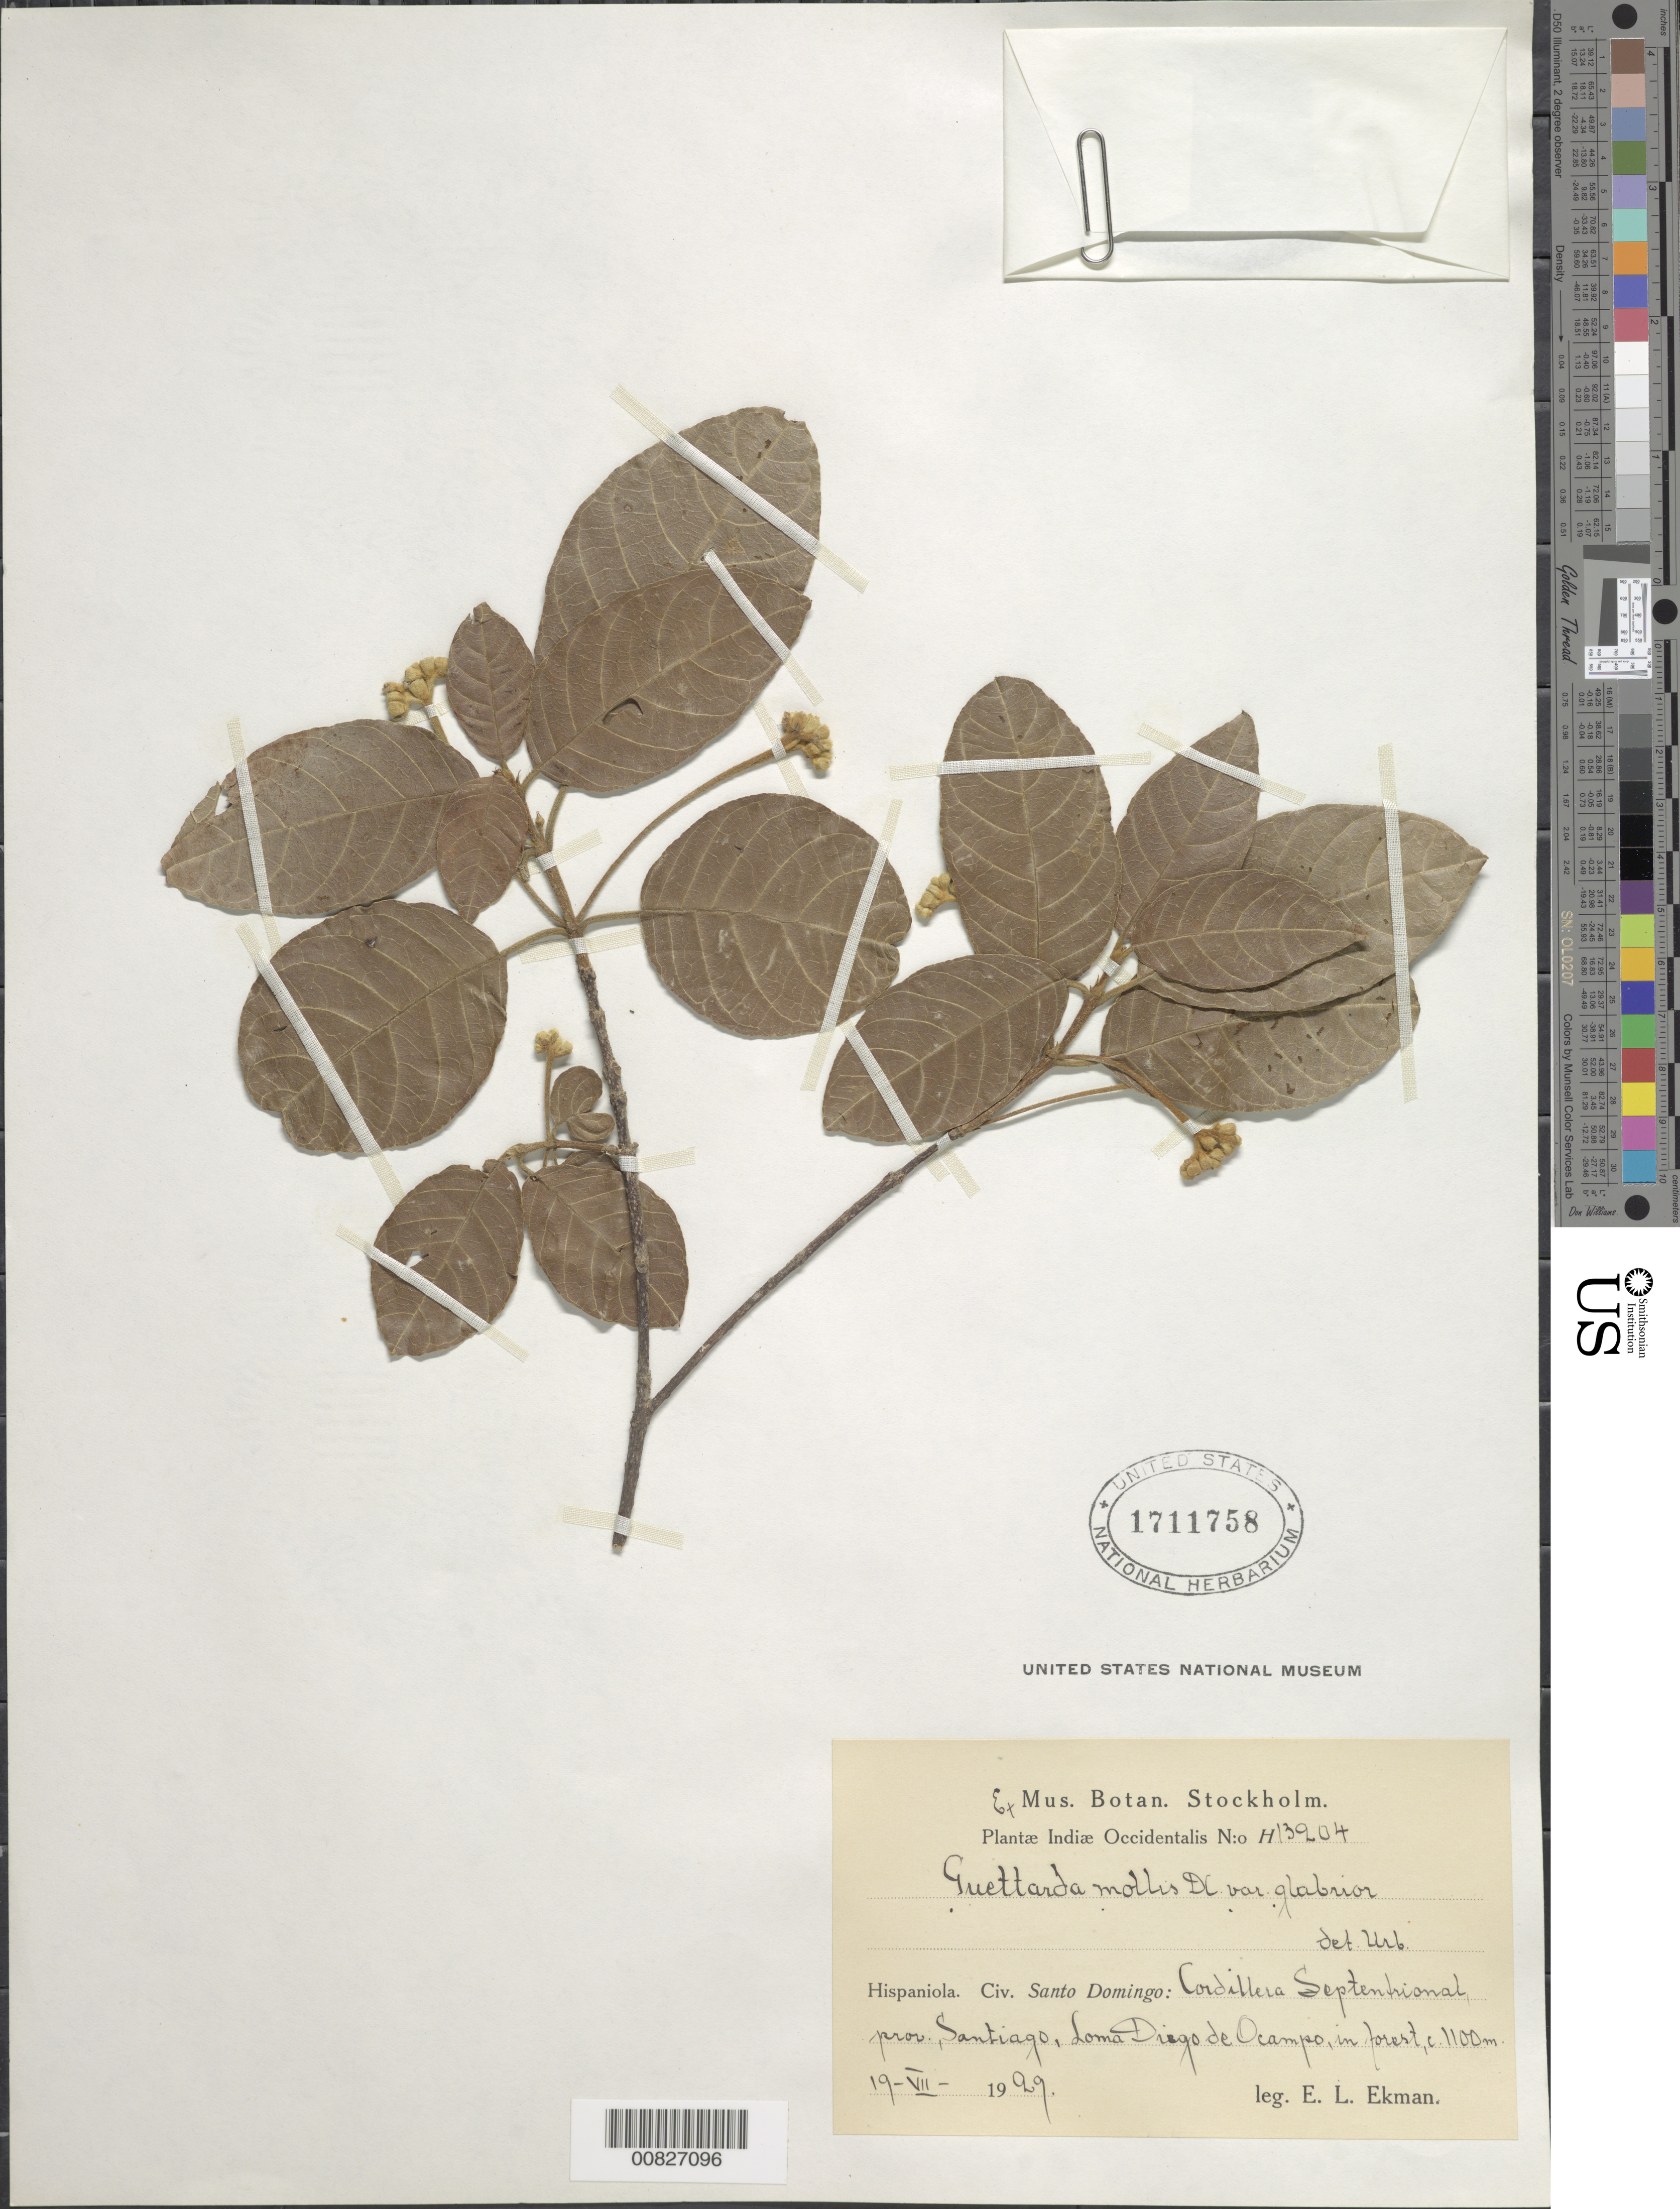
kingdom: Plantae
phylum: Tracheophyta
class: Magnoliopsida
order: Gentianales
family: Rubiaceae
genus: Guettarda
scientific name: Guettarda mollis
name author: DC.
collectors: E. L. Ekman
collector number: H 13204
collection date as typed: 19 Jul 1929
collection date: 1929-07-19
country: Dominican Republic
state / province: Santiago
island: Hispaniola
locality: Cordillera Septentrional, Loma Diego de Ocampo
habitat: In forest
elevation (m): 1100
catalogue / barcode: US 1711758